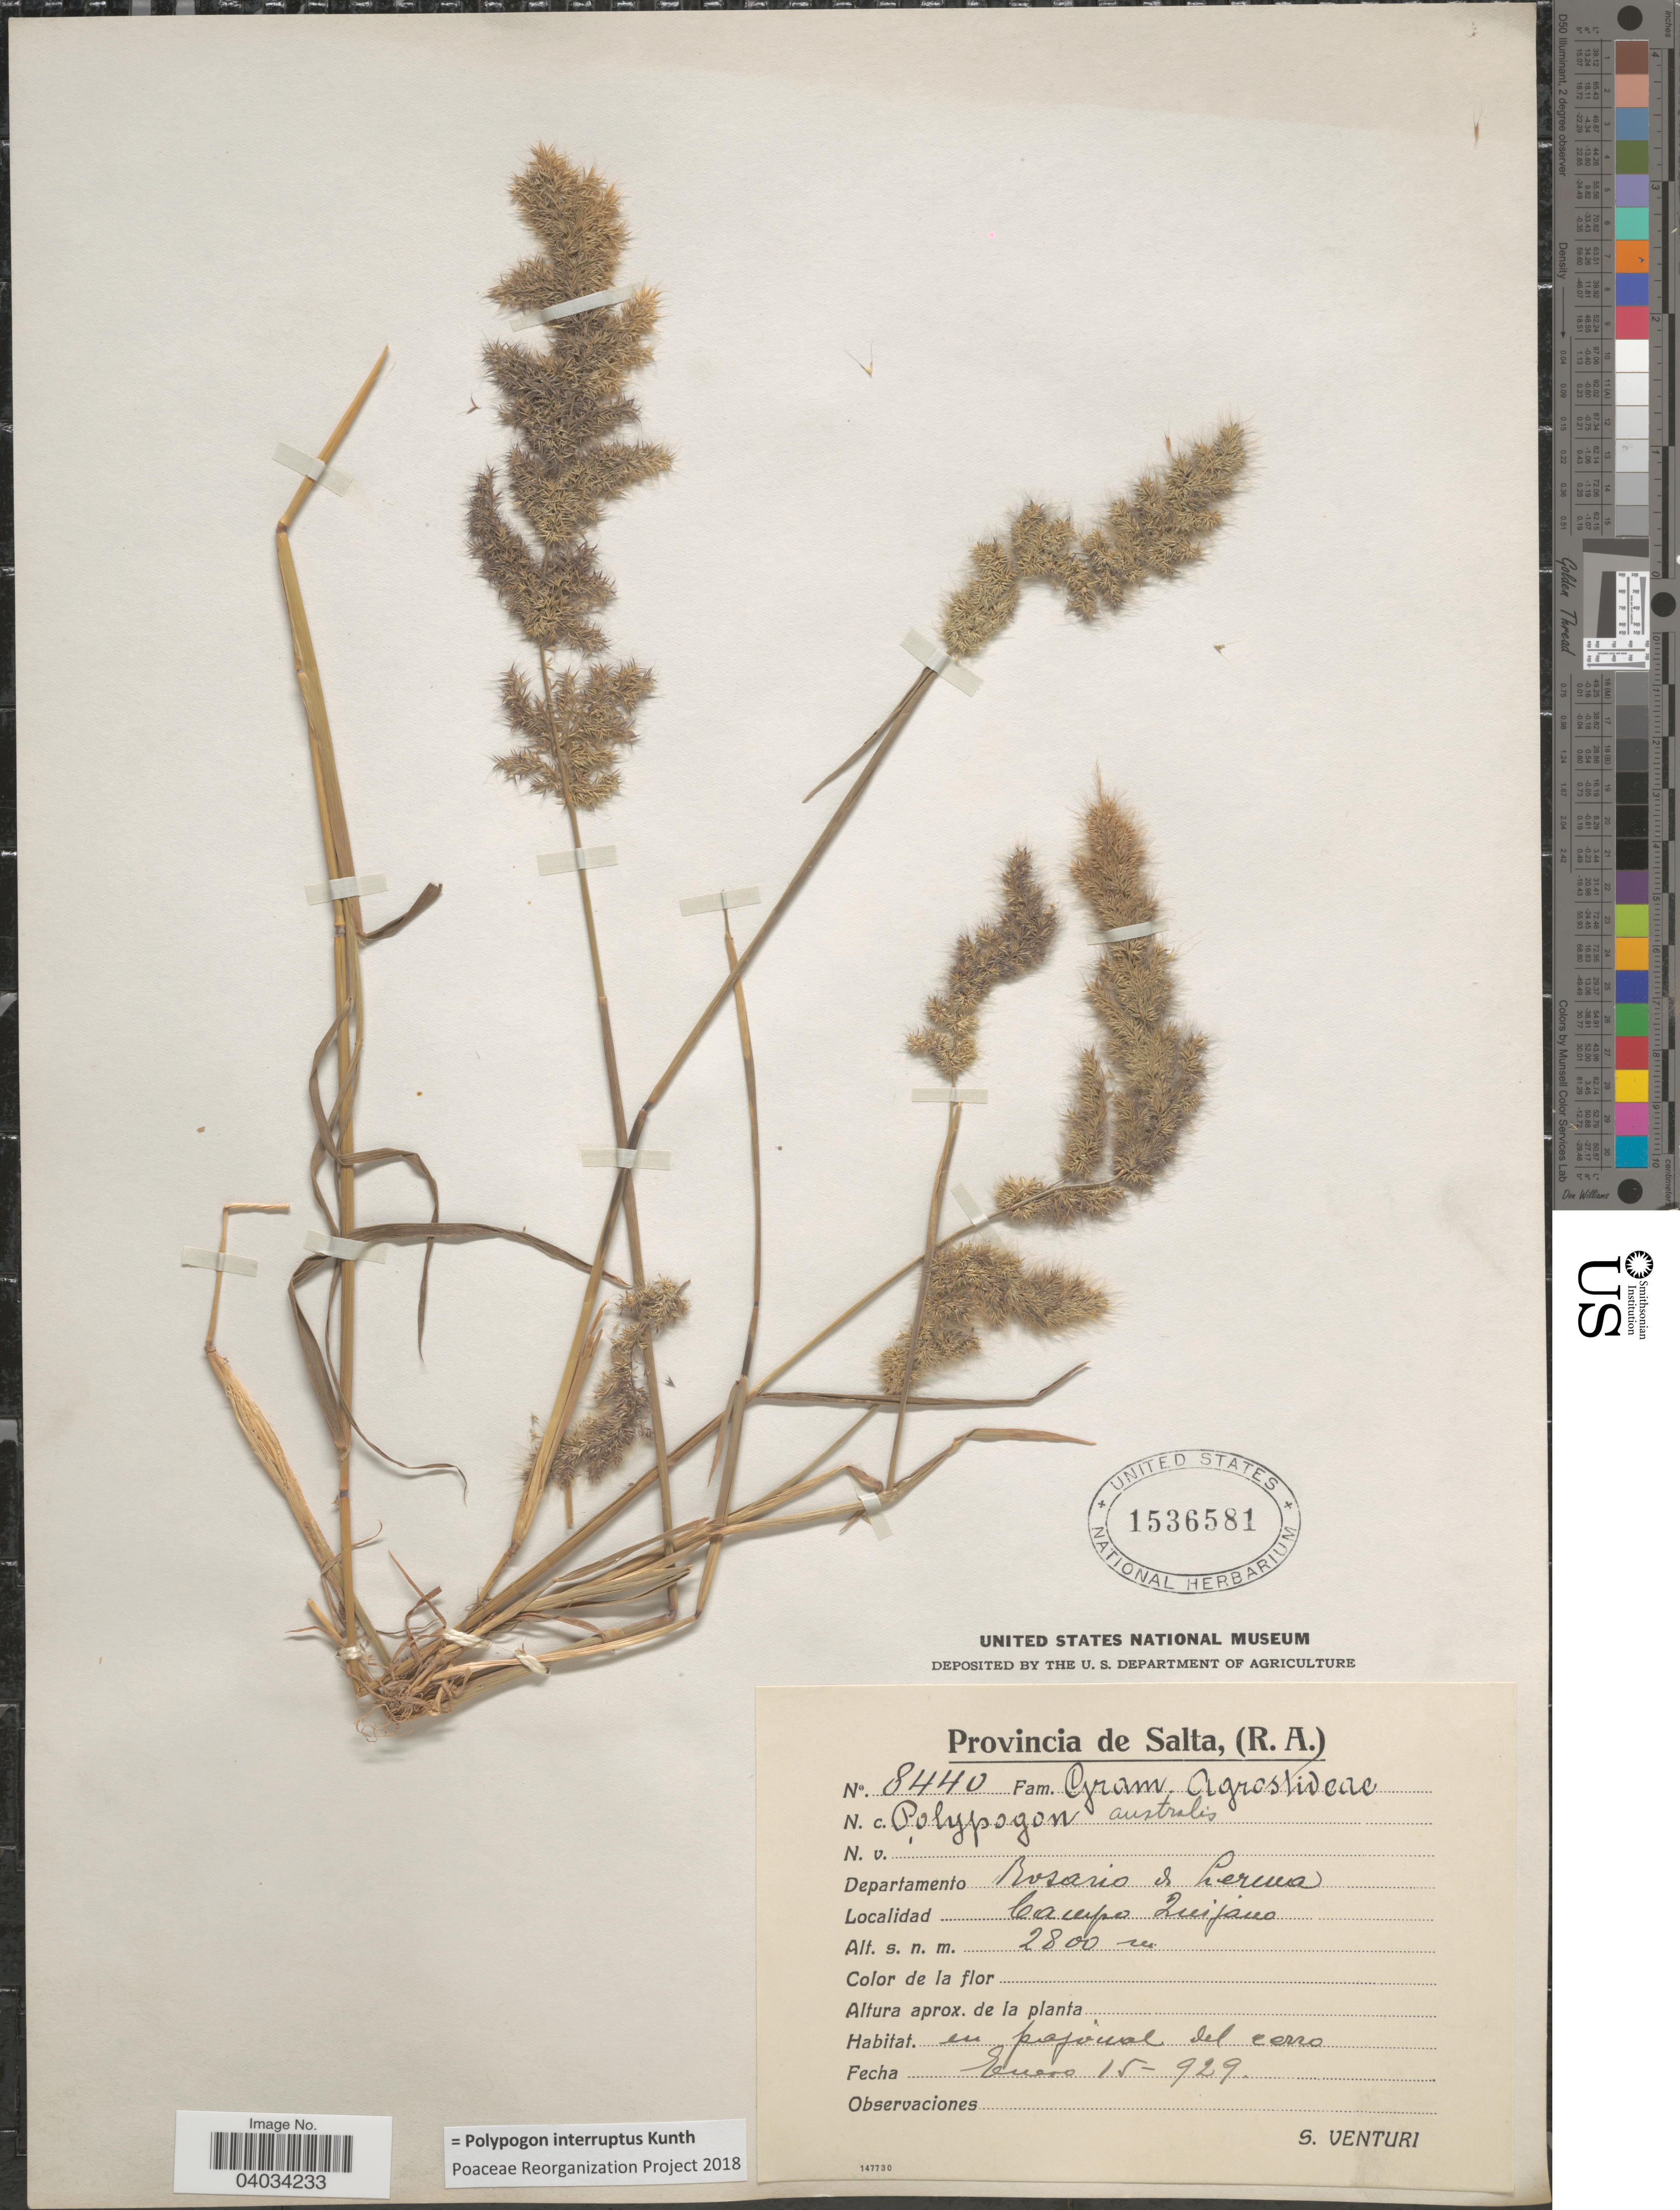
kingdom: Plantae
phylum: Tracheophyta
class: Liliopsida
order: Poales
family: Poaceae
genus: Polypogon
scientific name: Polypogon interruptus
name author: Kunth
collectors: S. Venturi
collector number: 8440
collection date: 1929-01-15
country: Argentina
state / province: Salta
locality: Departamento Rosario de Lerma. Campo Quijano.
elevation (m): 2800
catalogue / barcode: US 1536581